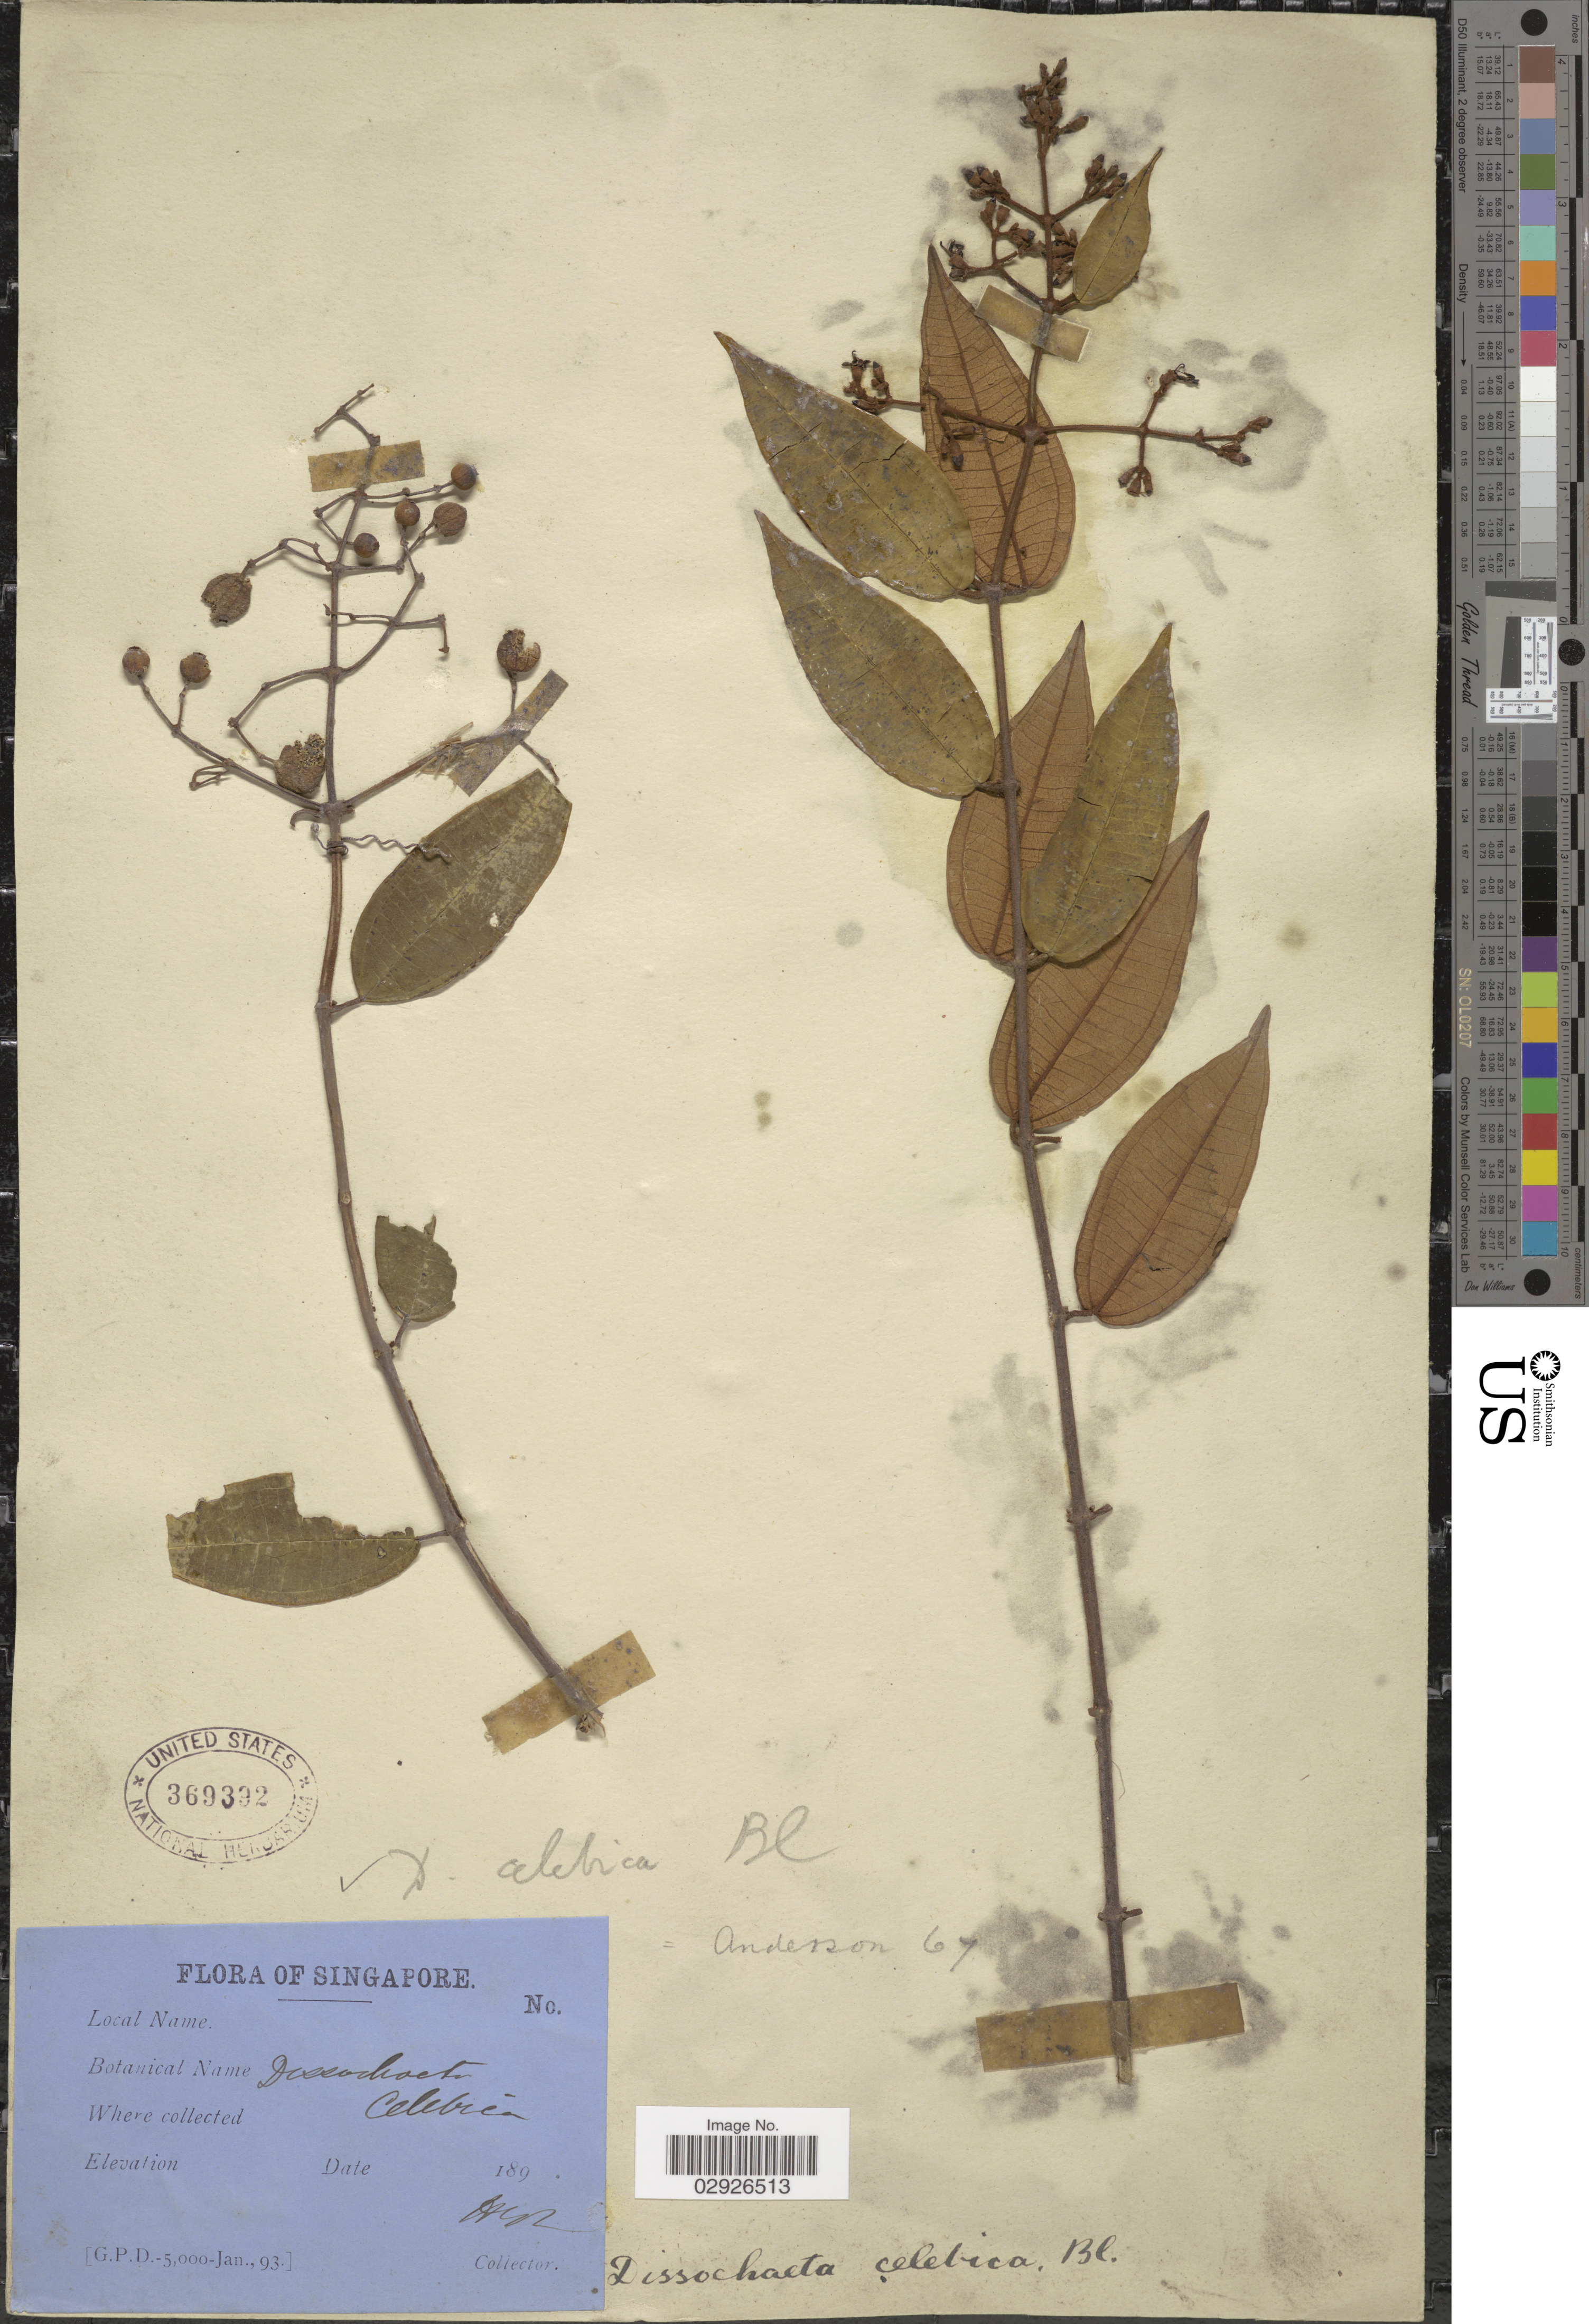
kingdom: Plantae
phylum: Tracheophyta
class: Magnoliopsida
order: Myrtales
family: Melastomataceae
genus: Dissochaeta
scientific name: Dissochaeta celebica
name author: Blume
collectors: -. Anderson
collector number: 67?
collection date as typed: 189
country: Singapore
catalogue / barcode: US 369392